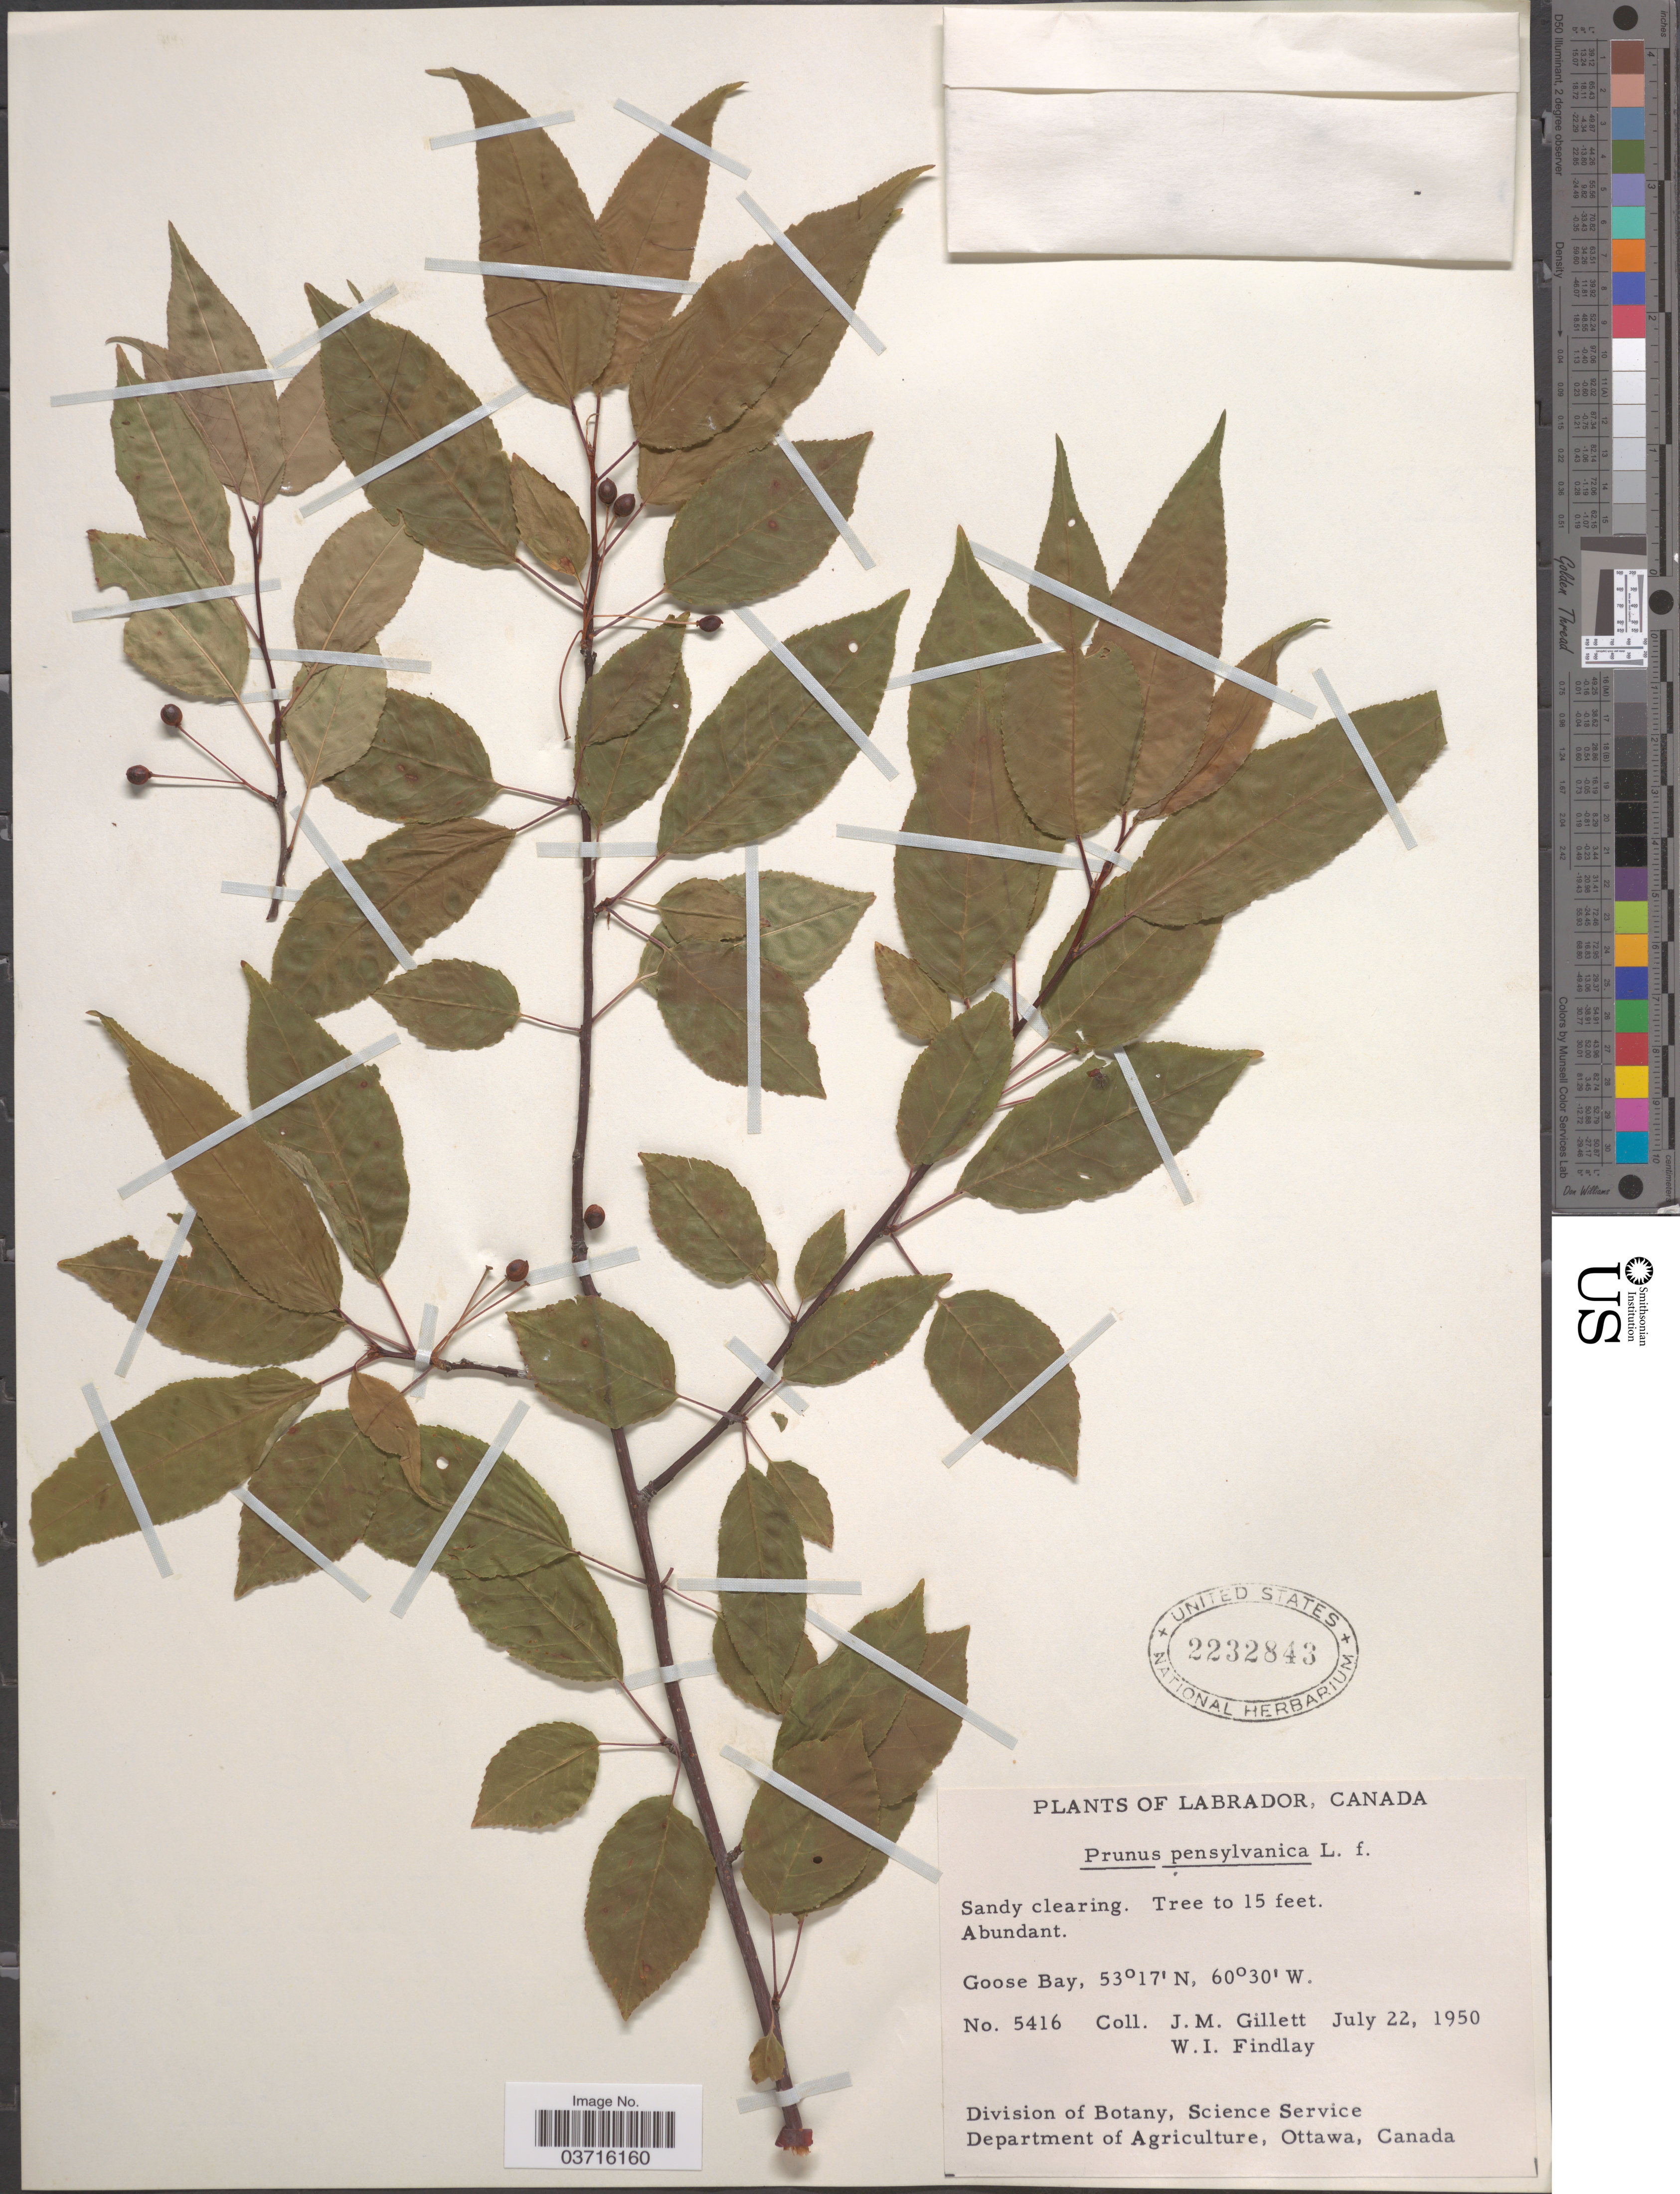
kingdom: Plantae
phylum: Tracheophyta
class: Magnoliopsida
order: Rosales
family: Rosaceae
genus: Prunus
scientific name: Prunus pensylvanica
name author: L. f.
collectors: J. M. Gillett & W. Findlay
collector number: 5416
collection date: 1950-07-22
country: Canada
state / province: Newfoundland and Labrador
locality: Labrador. Goose Bay.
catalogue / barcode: US 2232843